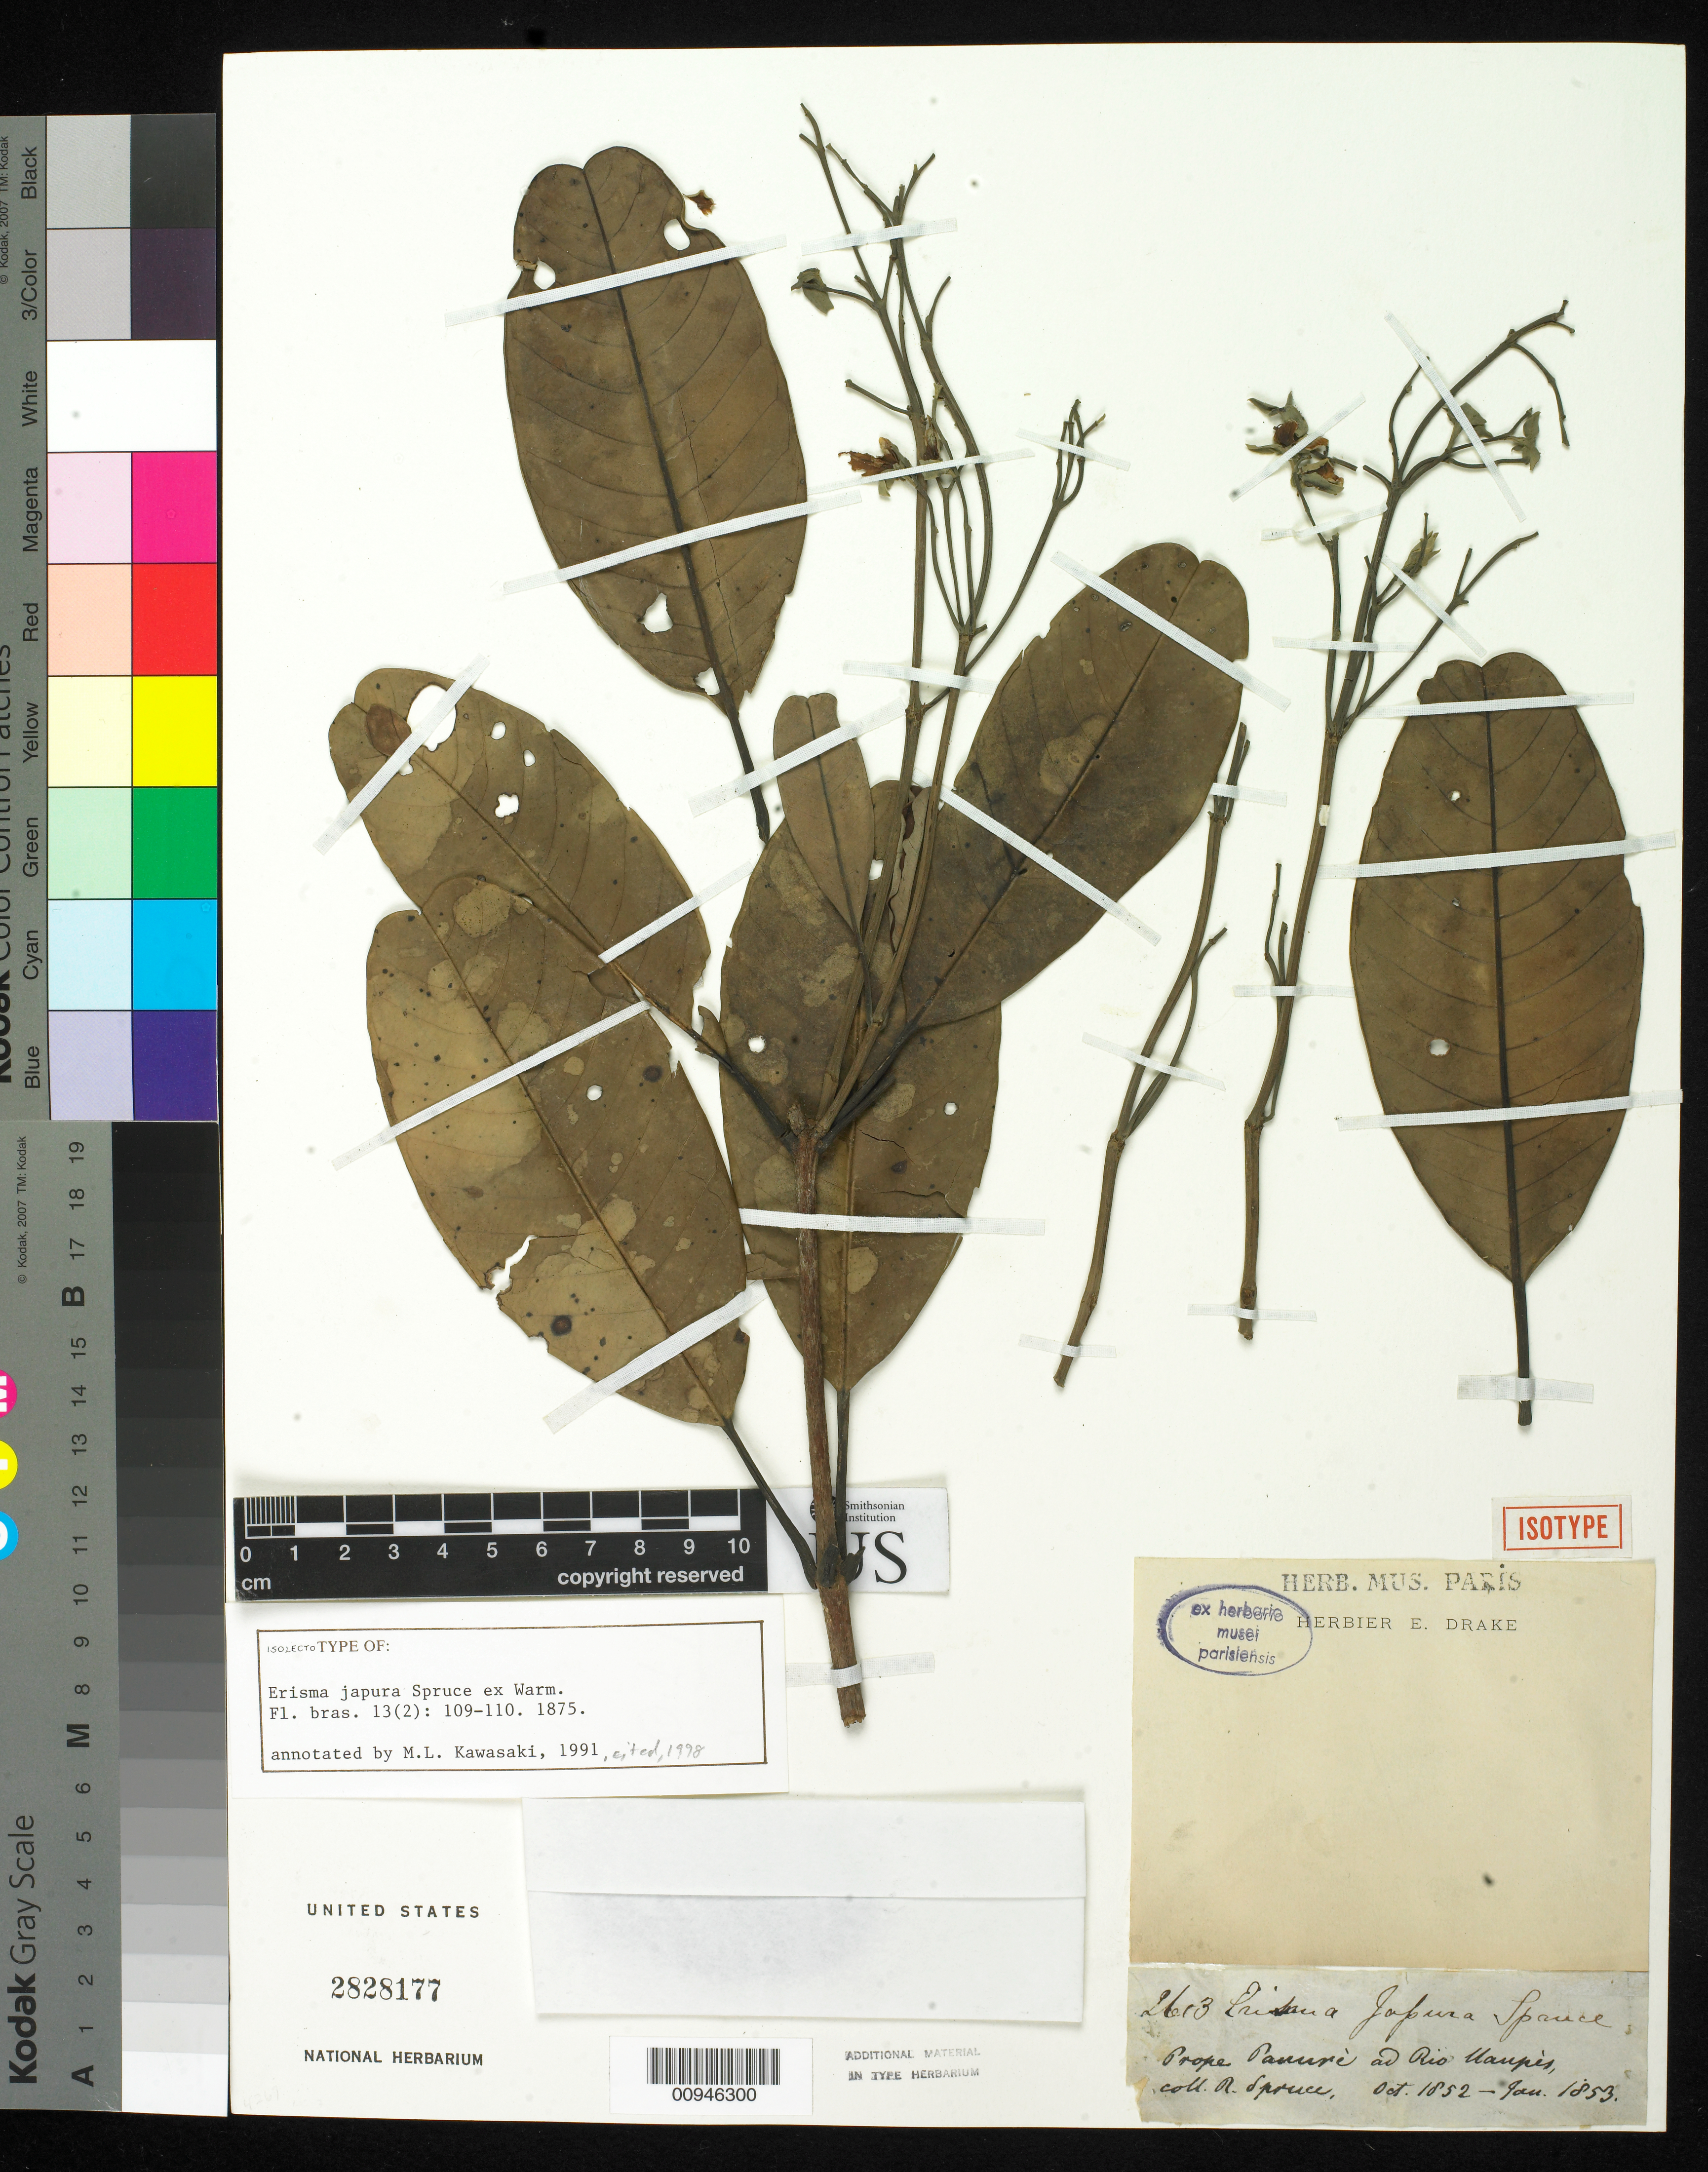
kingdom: Plantae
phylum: Tracheophyta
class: Magnoliopsida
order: Myrtales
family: Vochysiaceae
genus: Erisma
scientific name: Erisma japura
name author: Spruce ex Warm. in Mart.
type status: Isotype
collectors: R. Spruce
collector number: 2613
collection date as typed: Oct 1852 to -- Jan 1853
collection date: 1852-10/1853-01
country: Brazil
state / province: Amazonas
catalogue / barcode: US 2828177